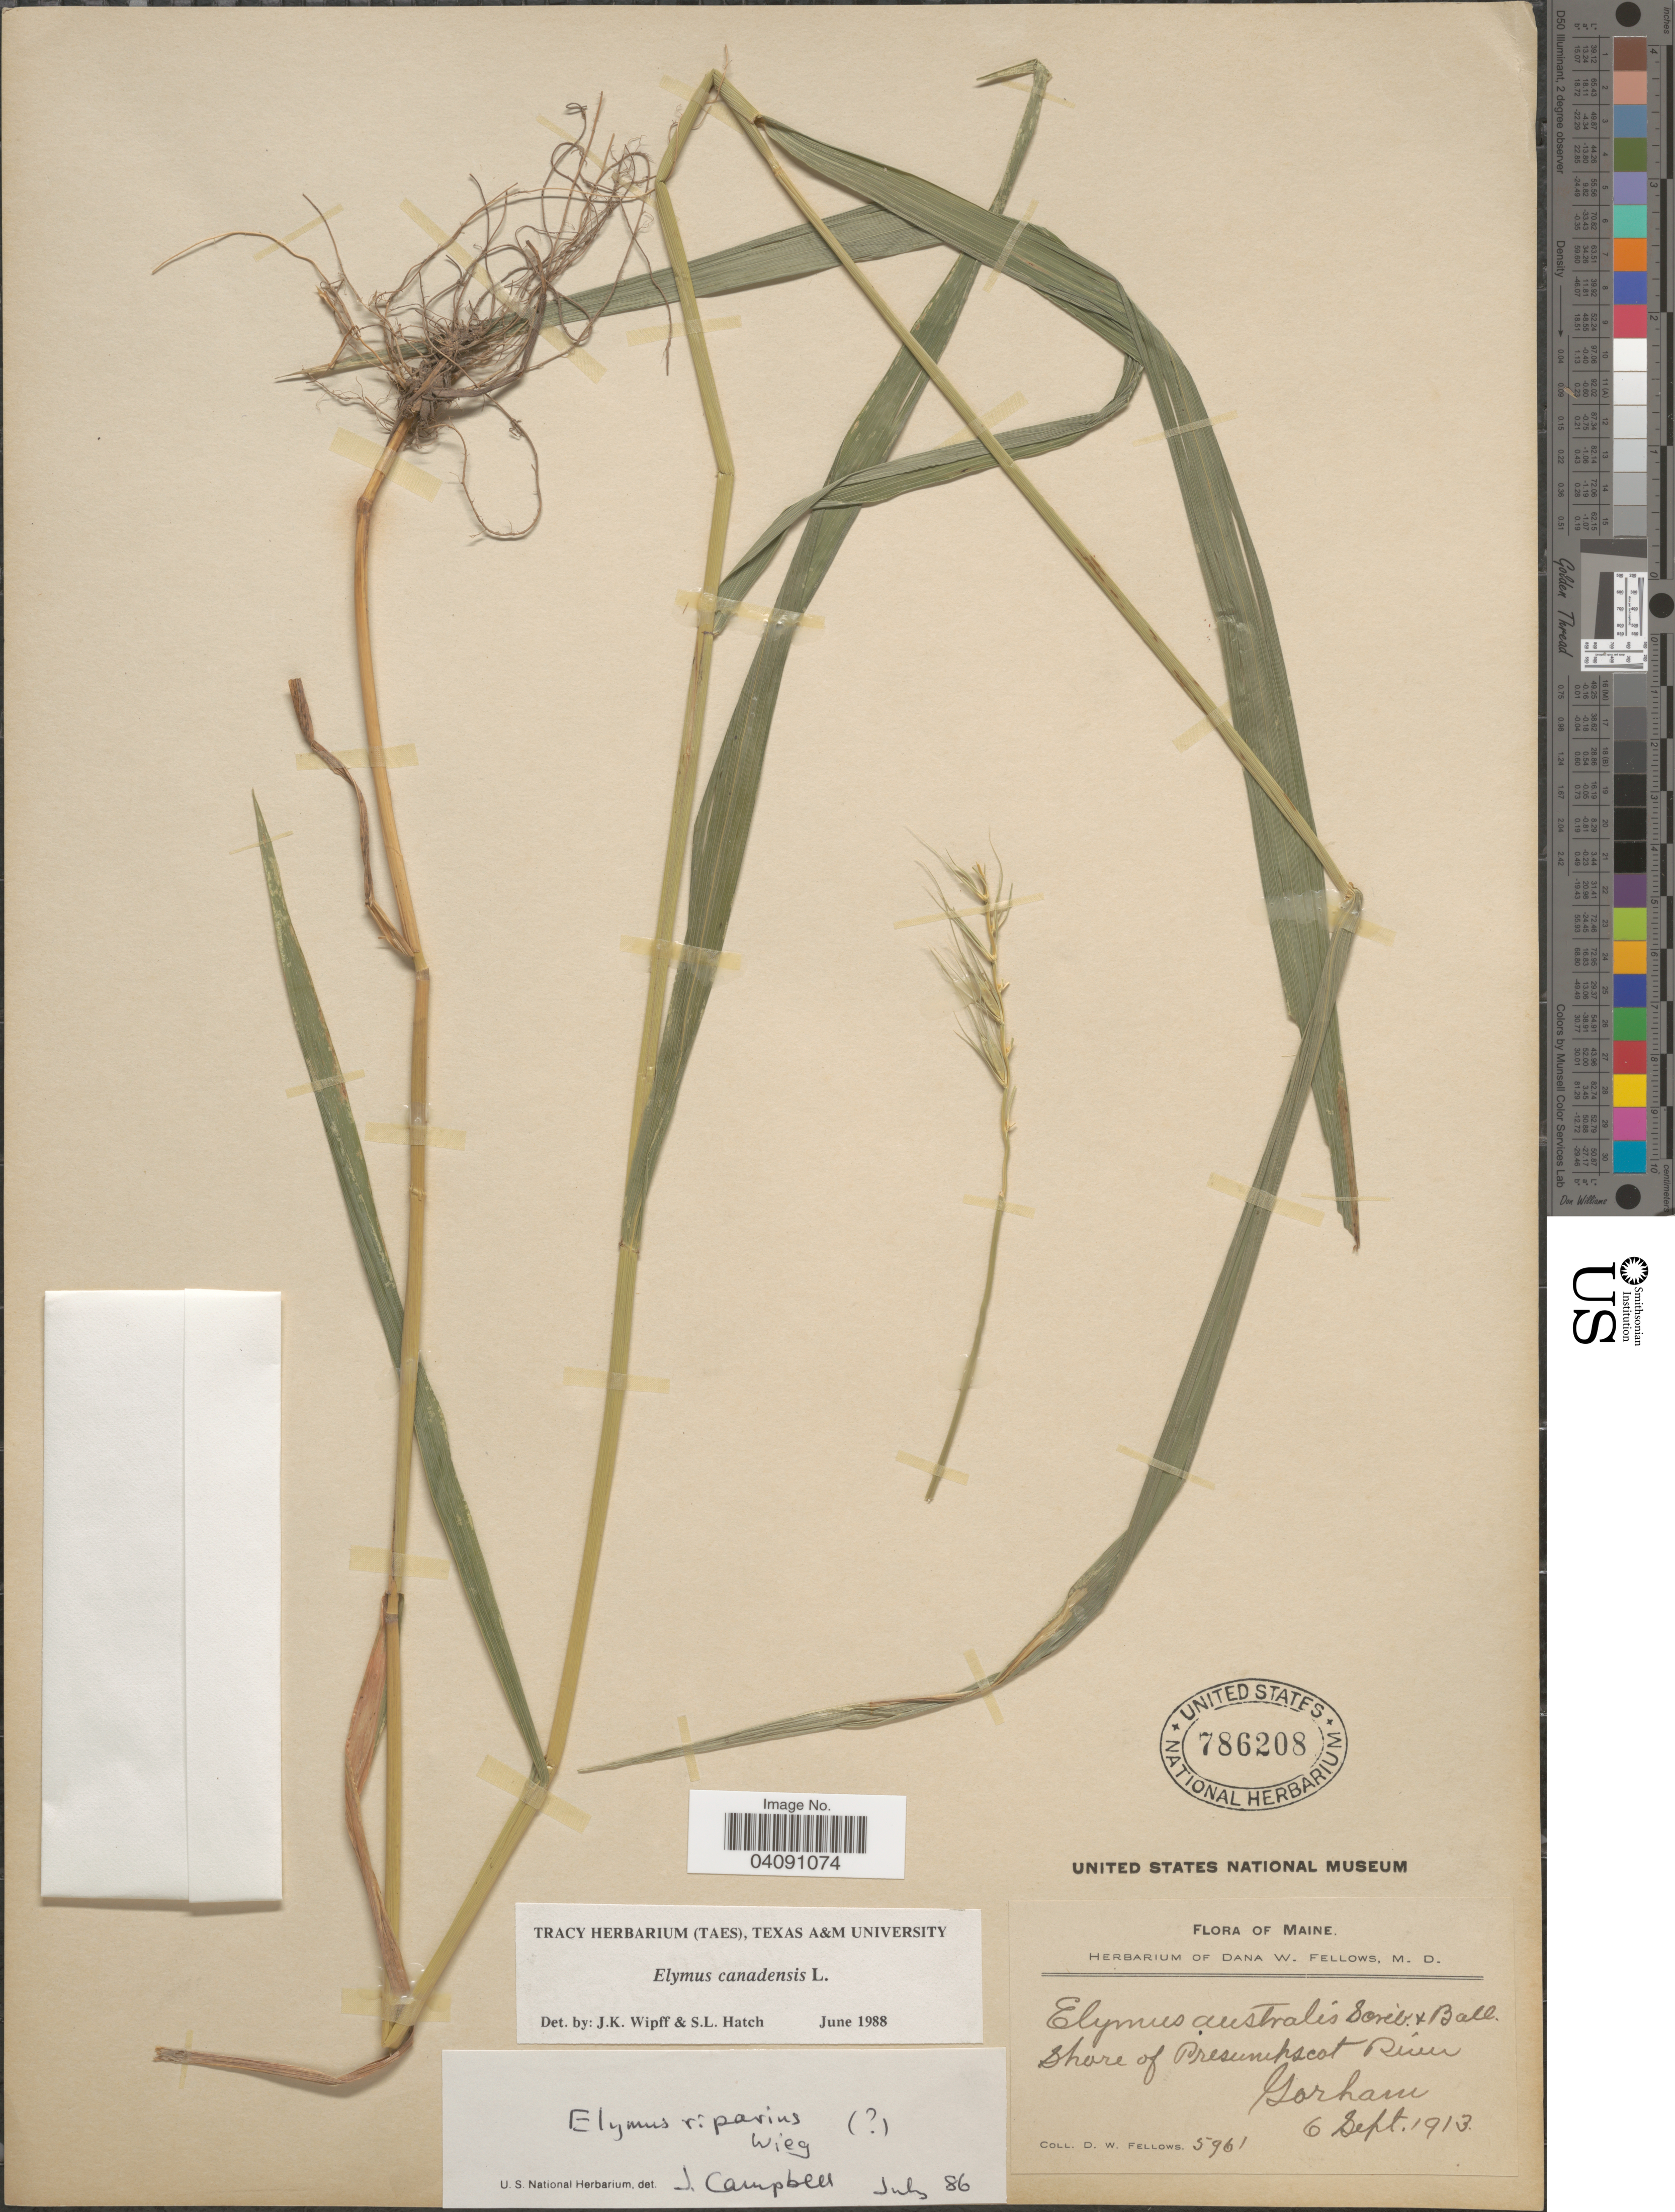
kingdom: Plantae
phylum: Tracheophyta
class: Liliopsida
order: Poales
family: Poaceae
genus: Elymus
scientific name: Elymus canadensis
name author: L.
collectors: D. W. Fellows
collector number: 5961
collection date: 1913-09-06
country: United States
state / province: Maine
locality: Shore of Presumpscot River. Gorham.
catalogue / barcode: US 786208